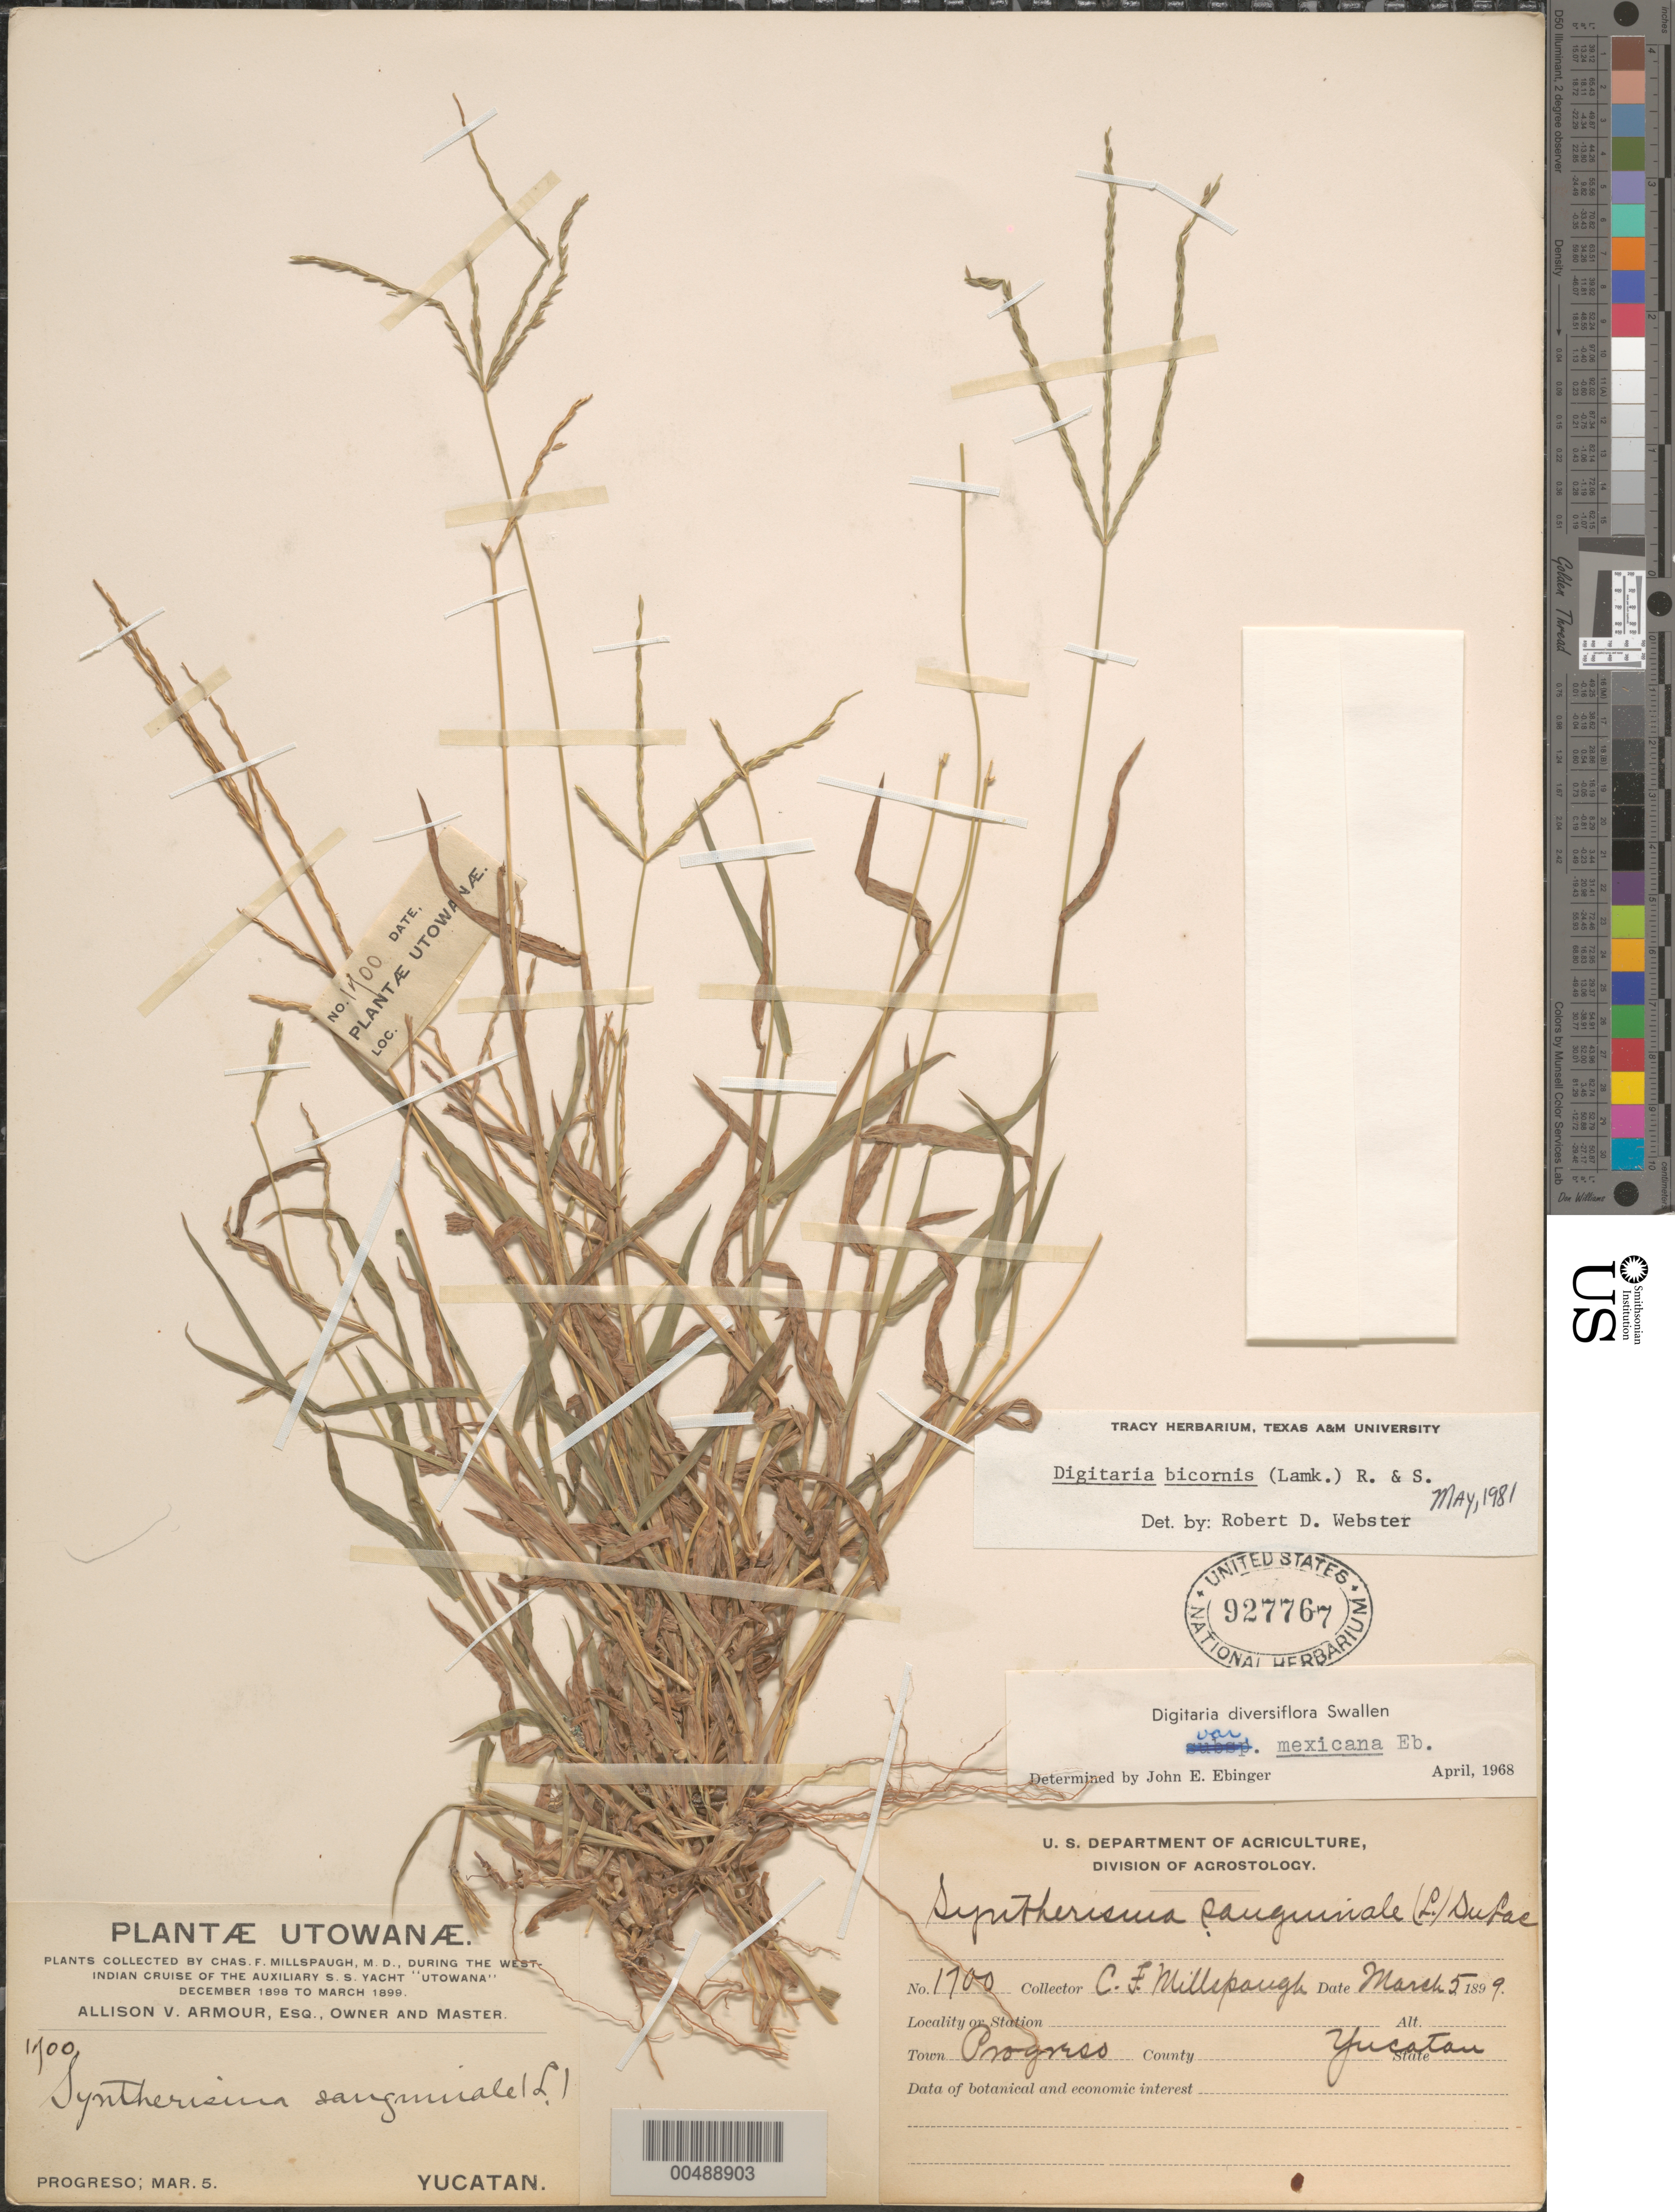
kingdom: Plantae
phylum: Tracheophyta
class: Liliopsida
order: Poales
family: Poaceae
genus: Digitaria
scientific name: Digitaria bicornis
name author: (Lam.) Roem. & Schult.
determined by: Webster, Robert D.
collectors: C. F. Millspaugh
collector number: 1700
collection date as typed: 5 Mar 1899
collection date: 1899-03-05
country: Mexico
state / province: Yucatan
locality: Progreso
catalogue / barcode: US 927767